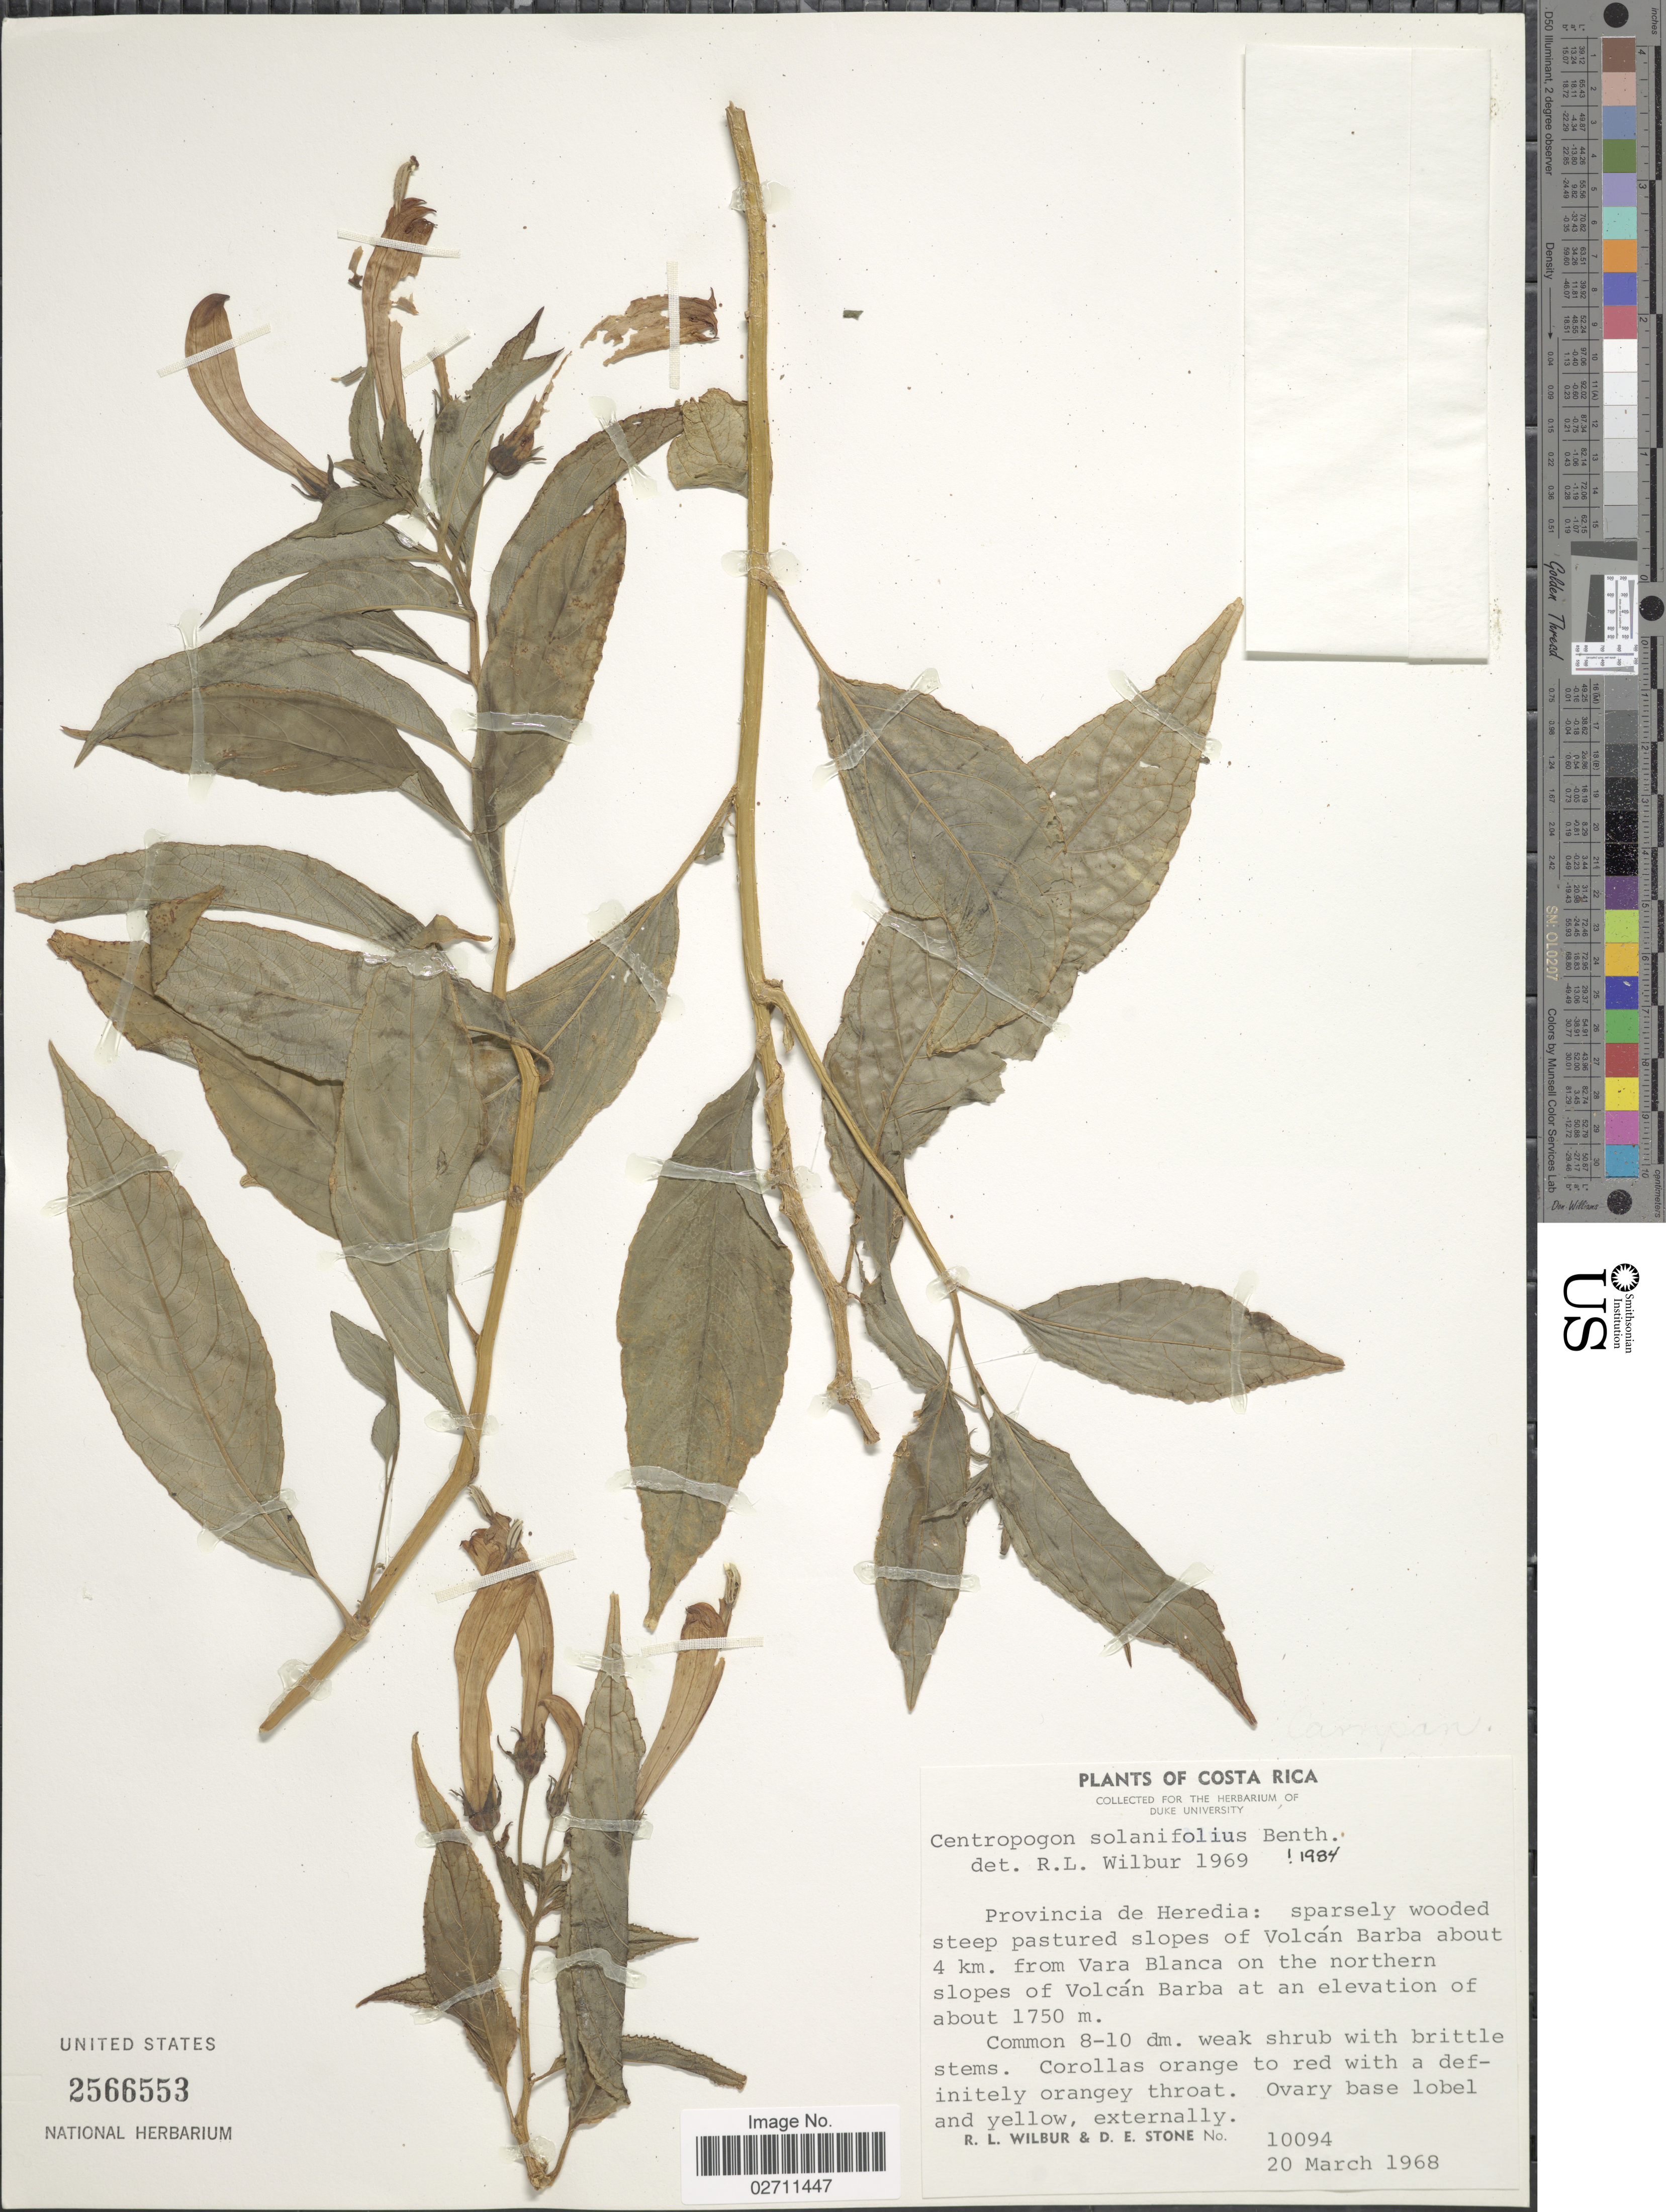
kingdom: Plantae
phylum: Tracheophyta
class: Magnoliopsida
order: Asterales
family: Campanulaceae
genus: Centropogon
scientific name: Centropogon solanifolius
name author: Benth.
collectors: R. L. Wilbur & D. E. Stone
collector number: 10094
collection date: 1968-03-20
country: Costa Rica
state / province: Heredia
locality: Sparsely wooded steep pastured slopes of Volcan Barba about 4 km. from Vara Blanca on the northern slopes of Volcan Barba.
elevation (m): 1750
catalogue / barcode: US 2566553